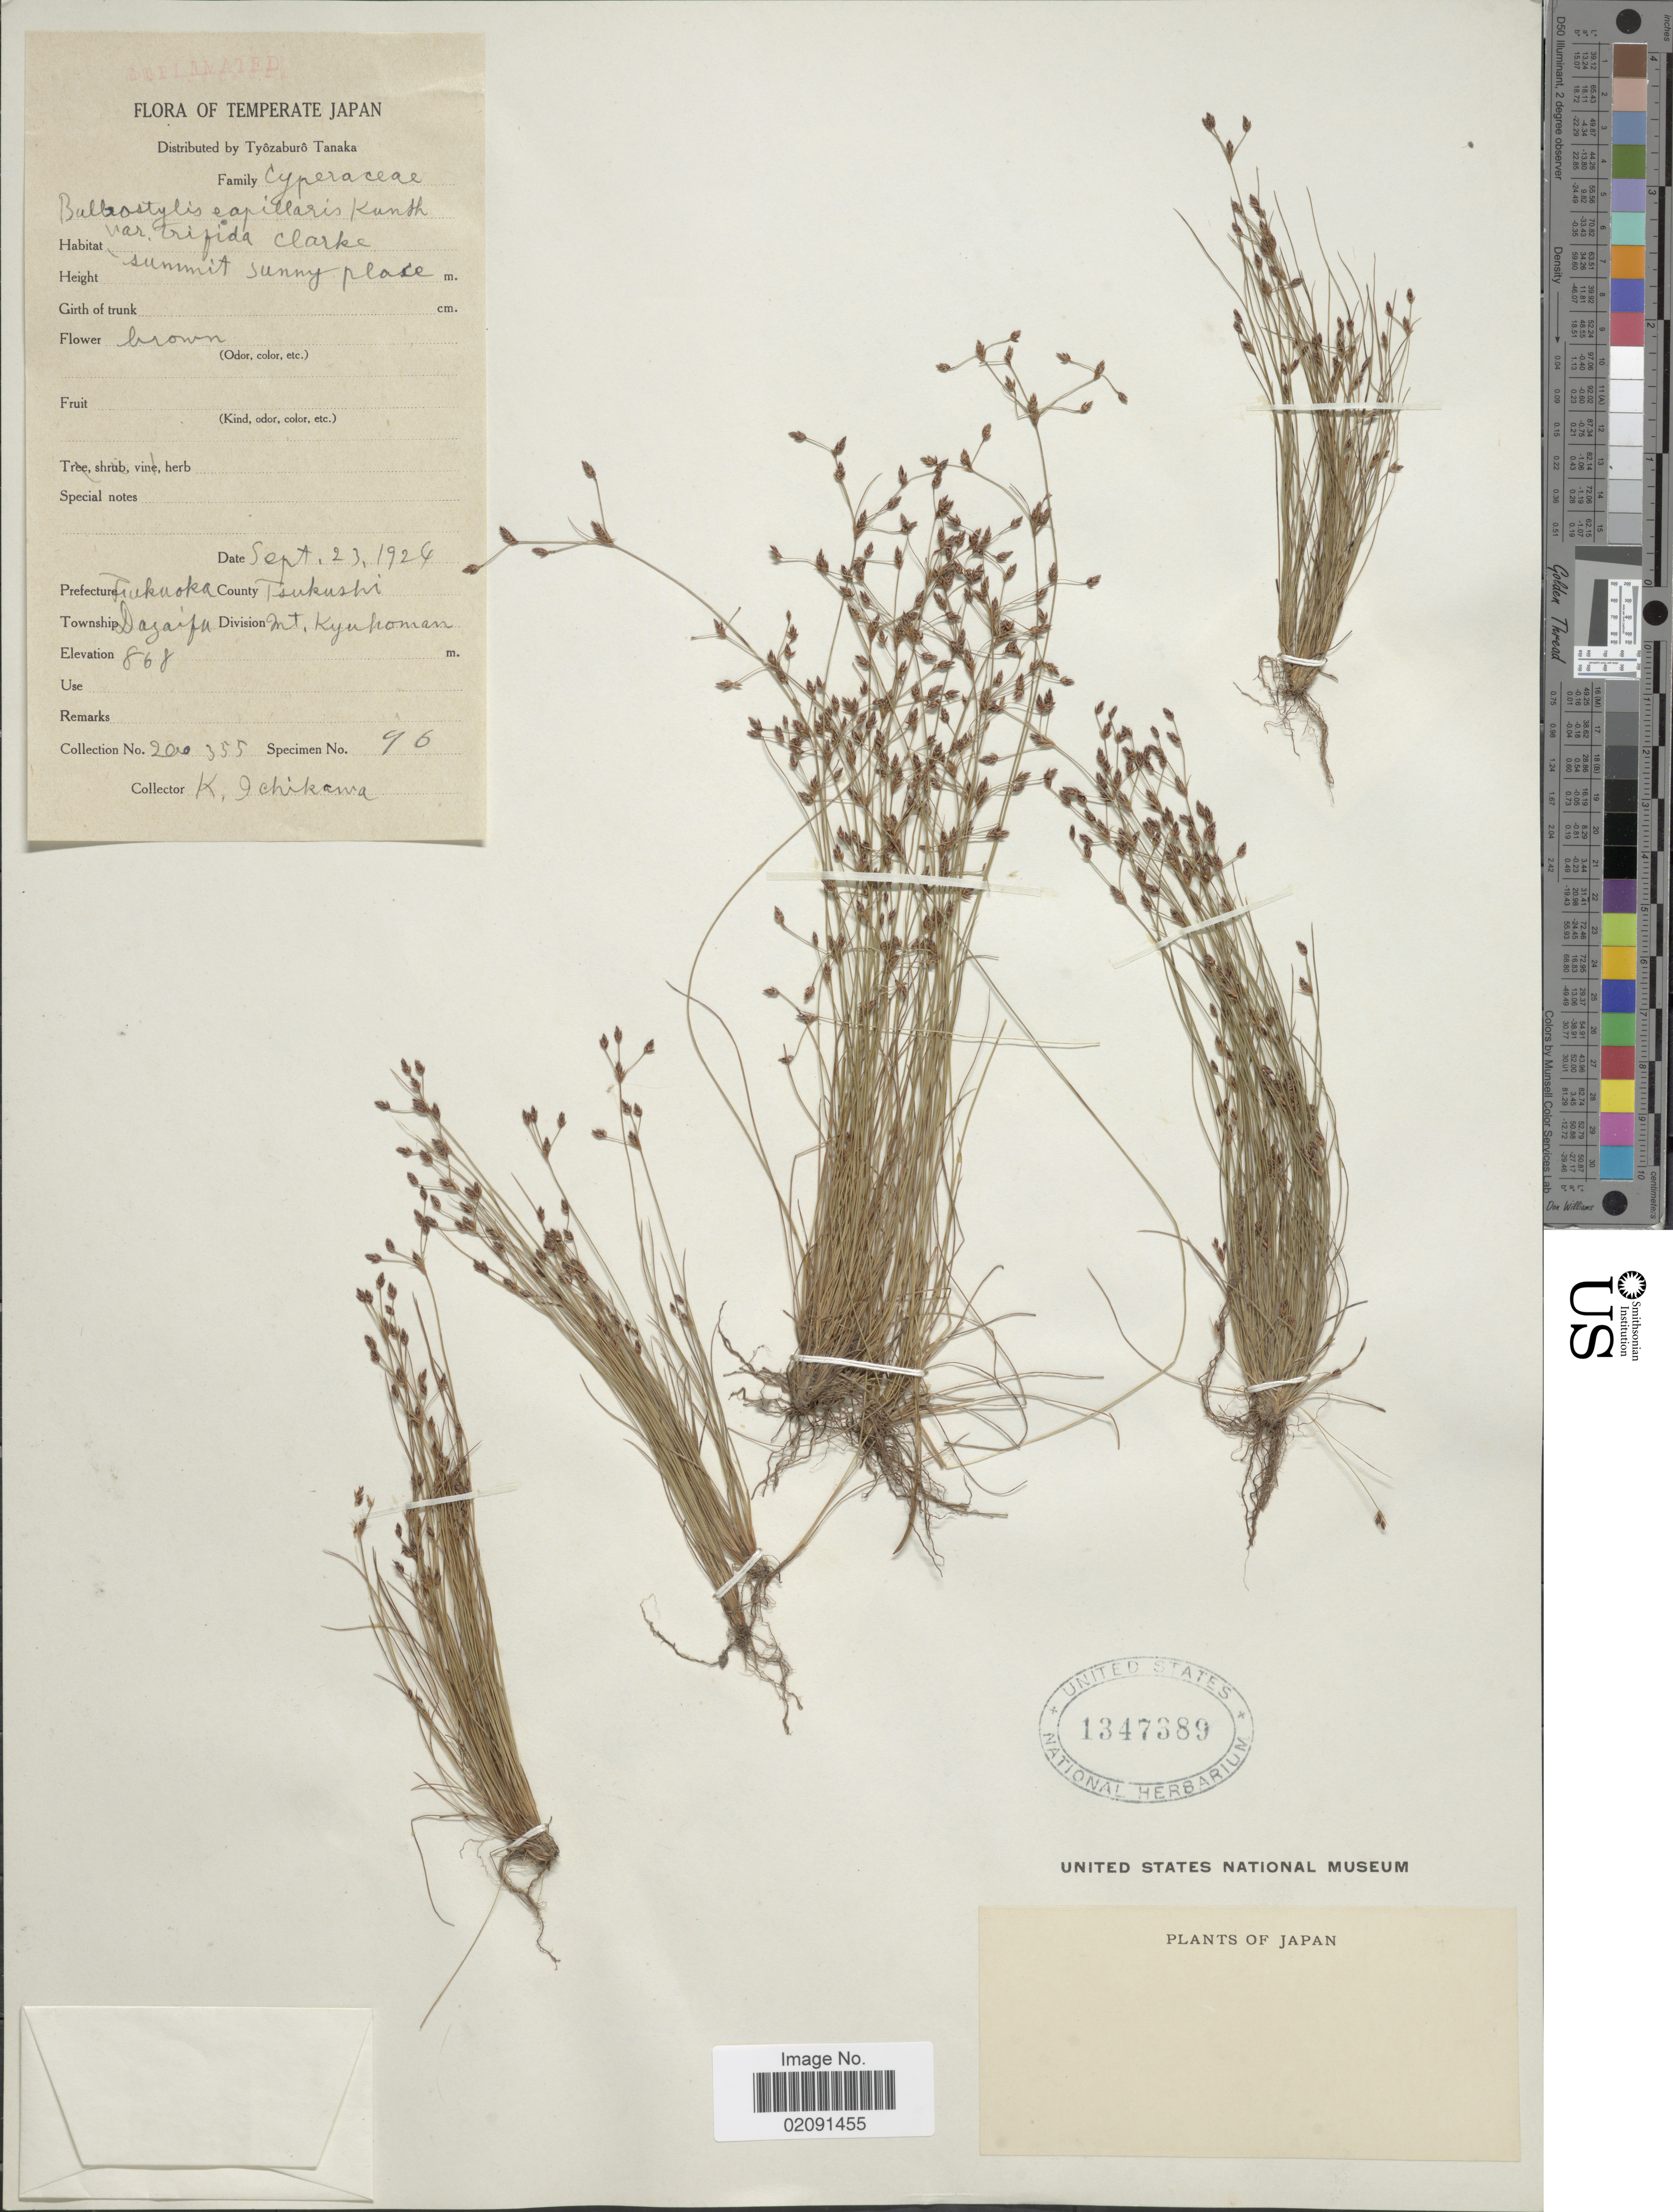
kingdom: Plantae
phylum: Tracheophyta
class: Liliopsida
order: Poales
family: Cyperaceae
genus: Bulbostylis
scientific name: Bulbostylis capillaris var. trifida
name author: (Nees) C.B. Clarke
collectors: K. Ichikawa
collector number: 20355*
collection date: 1924-09-23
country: Japan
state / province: Hukuoka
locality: Temperate Japan, Prefecture Fukuoka, County Tsukushi, Township Dazaifa, Division Mt. Kyuhoman.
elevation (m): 868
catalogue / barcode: US 1347389